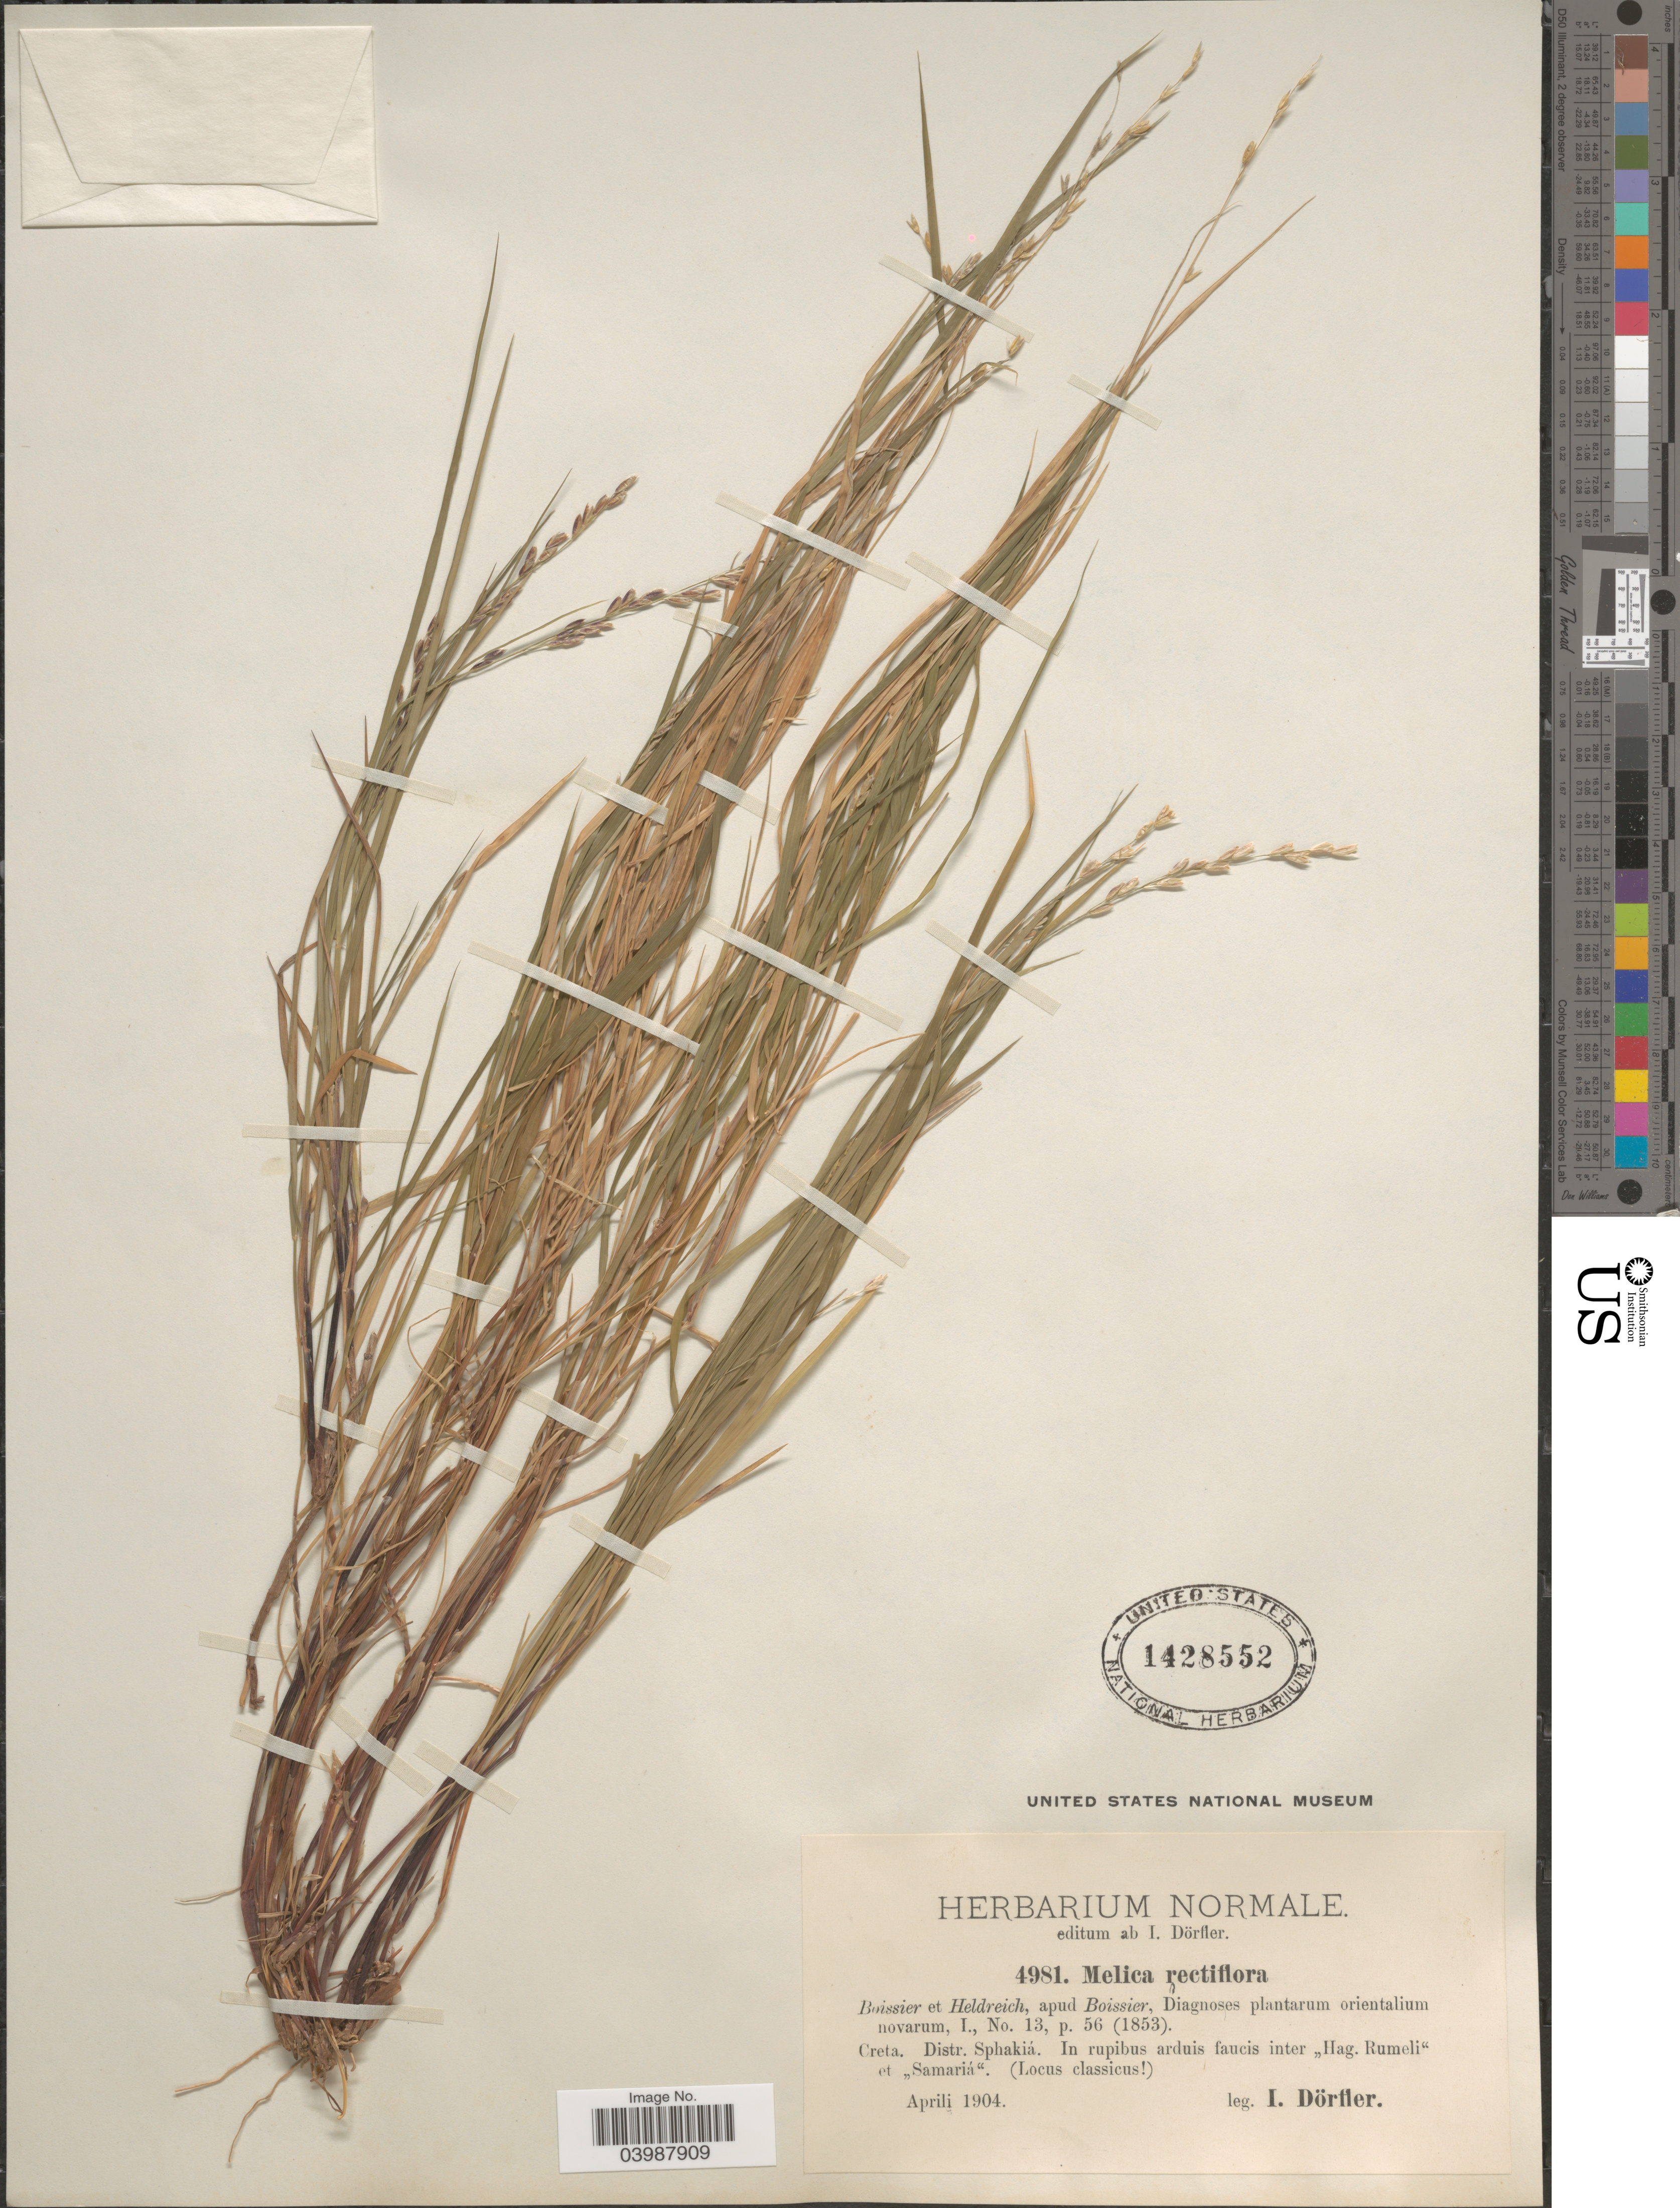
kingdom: Plantae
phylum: Tracheophyta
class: Liliopsida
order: Poales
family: Poaceae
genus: Melica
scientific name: Melica rectiflora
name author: Boiss. & Heldr.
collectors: I. Dörfler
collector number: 4981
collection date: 1904-04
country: Greece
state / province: Crete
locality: Creta. Distr. Sphakiá. In rupibus arduis faucis inter ,,Hag. Rumeli" et ,,Samariá".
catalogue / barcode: US 1428552